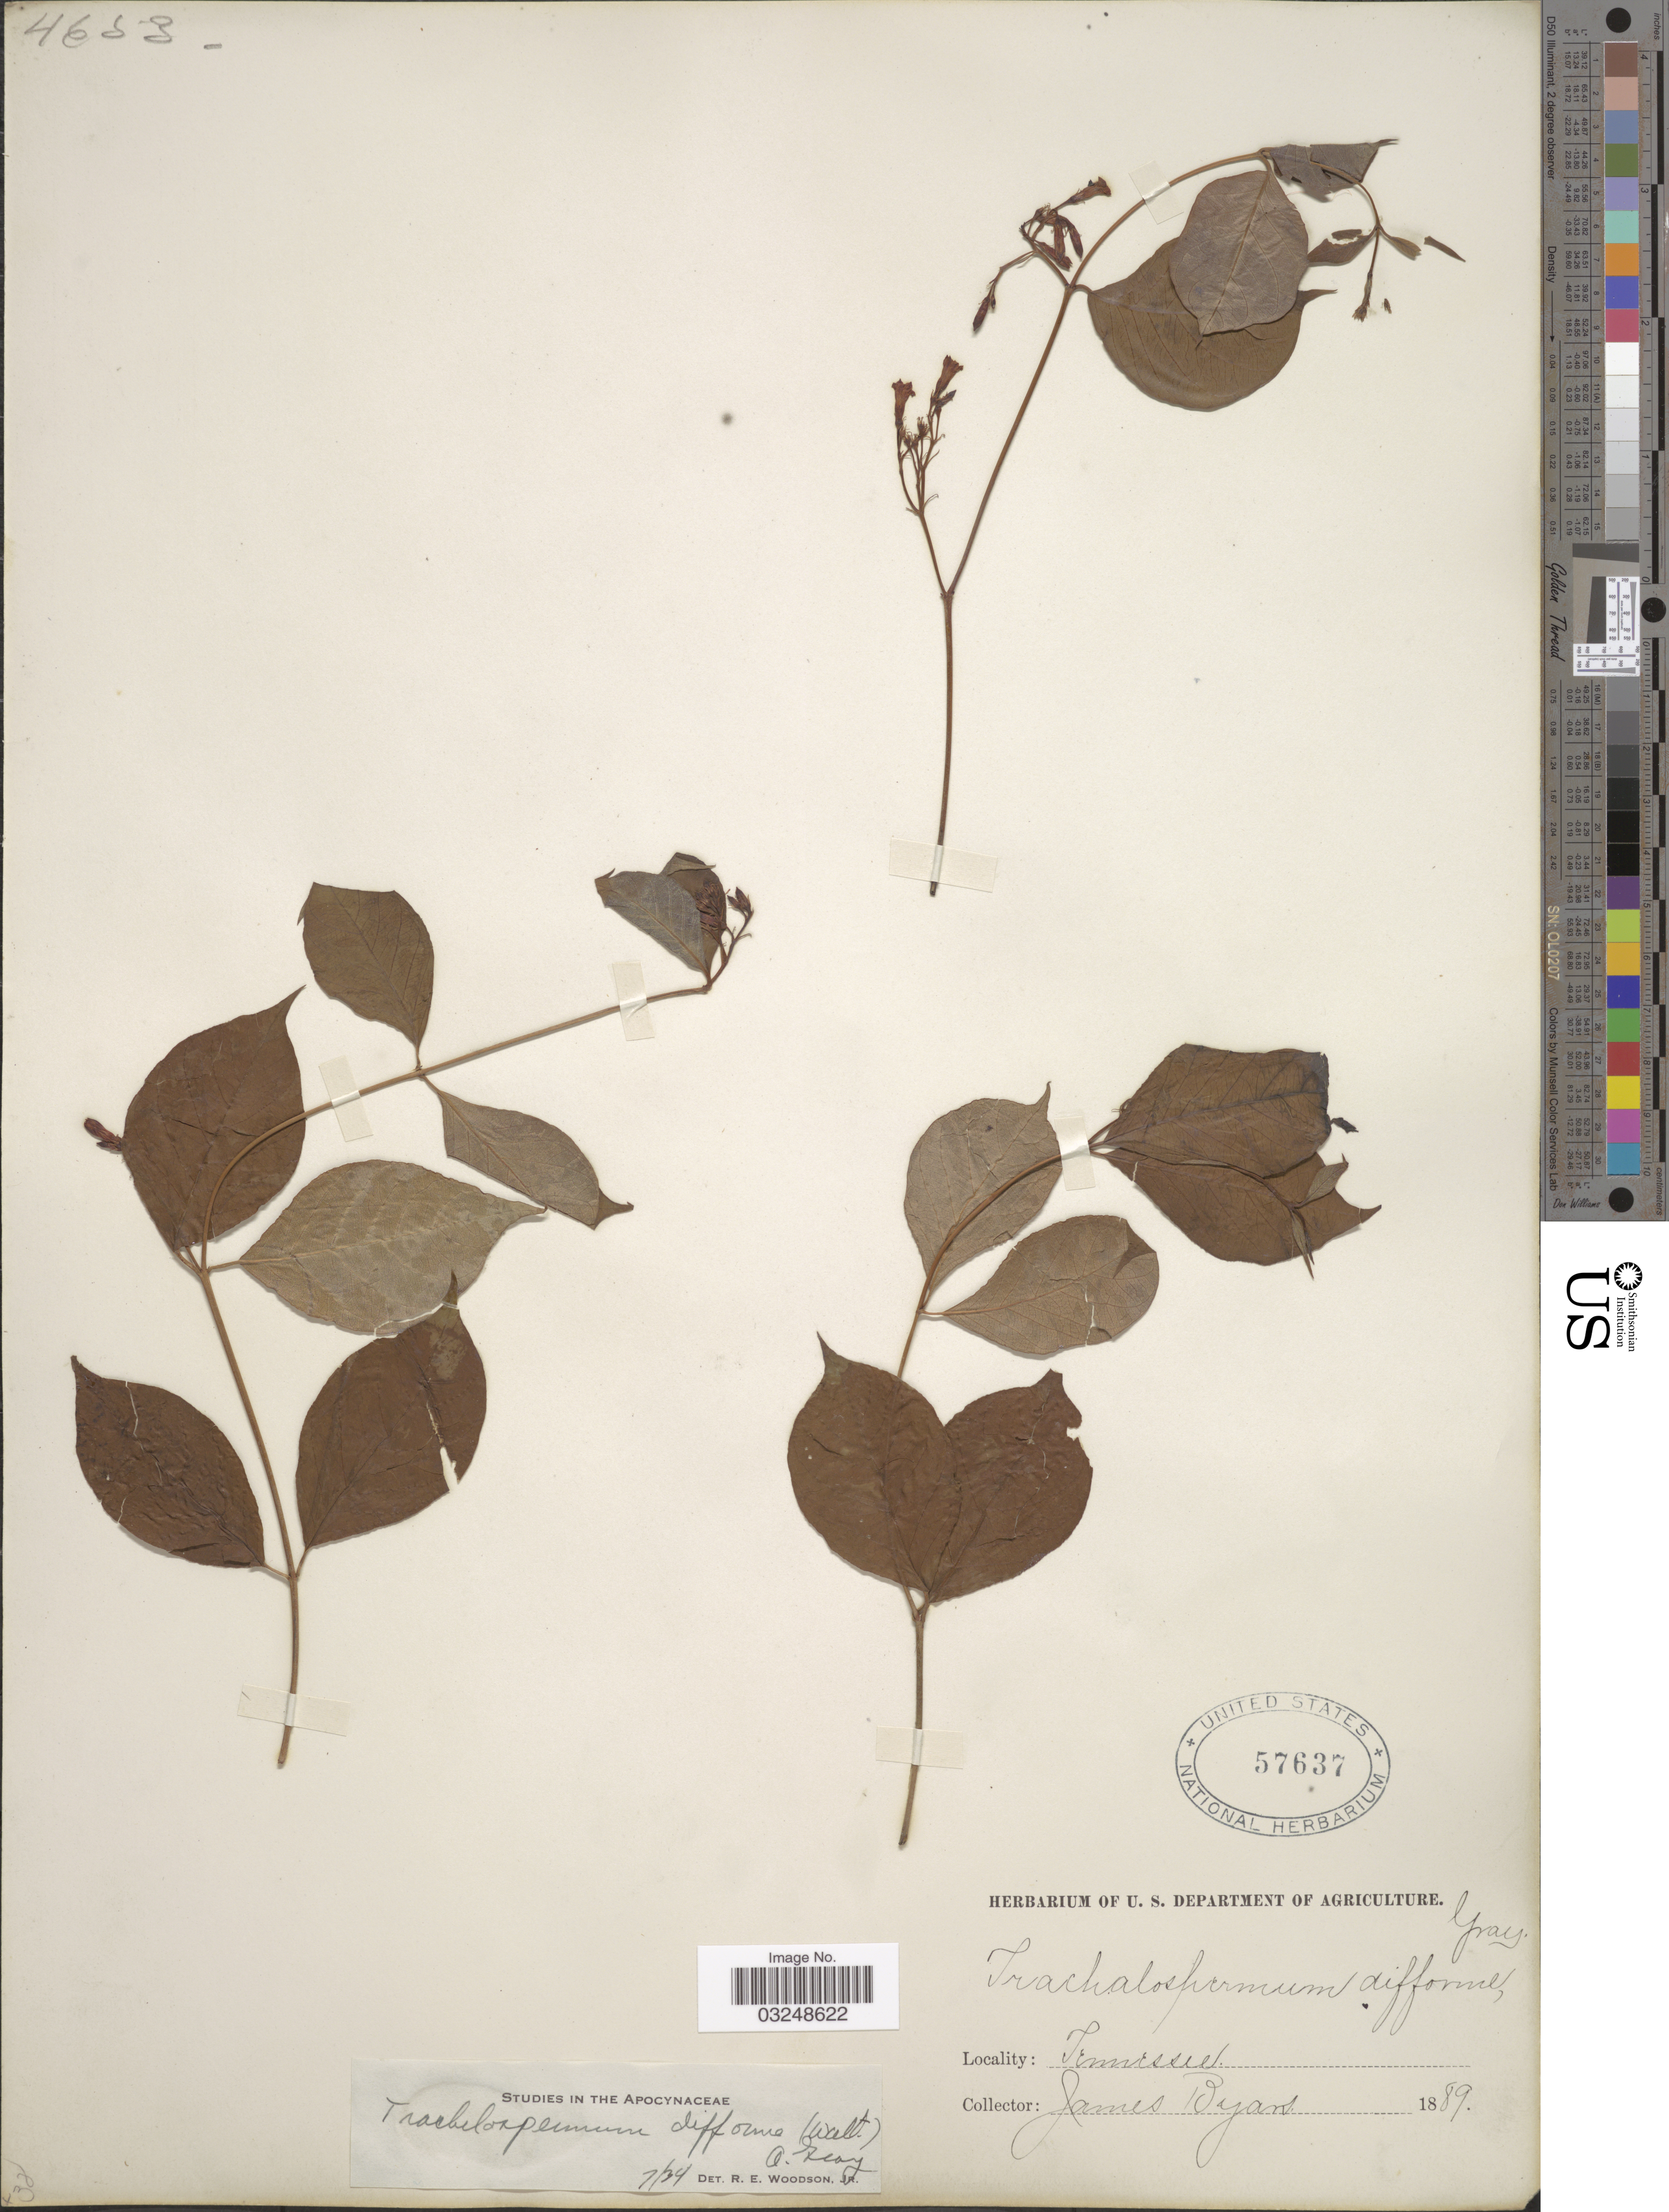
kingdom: Plantae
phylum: Tracheophyta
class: Magnoliopsida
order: Gentianales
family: Apocynaceae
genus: Trachelospermum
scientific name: Trachelospermum difforme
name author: (Walter) A. Gray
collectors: J. Byars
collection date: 1889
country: United States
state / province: Tennessee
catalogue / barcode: US 57637